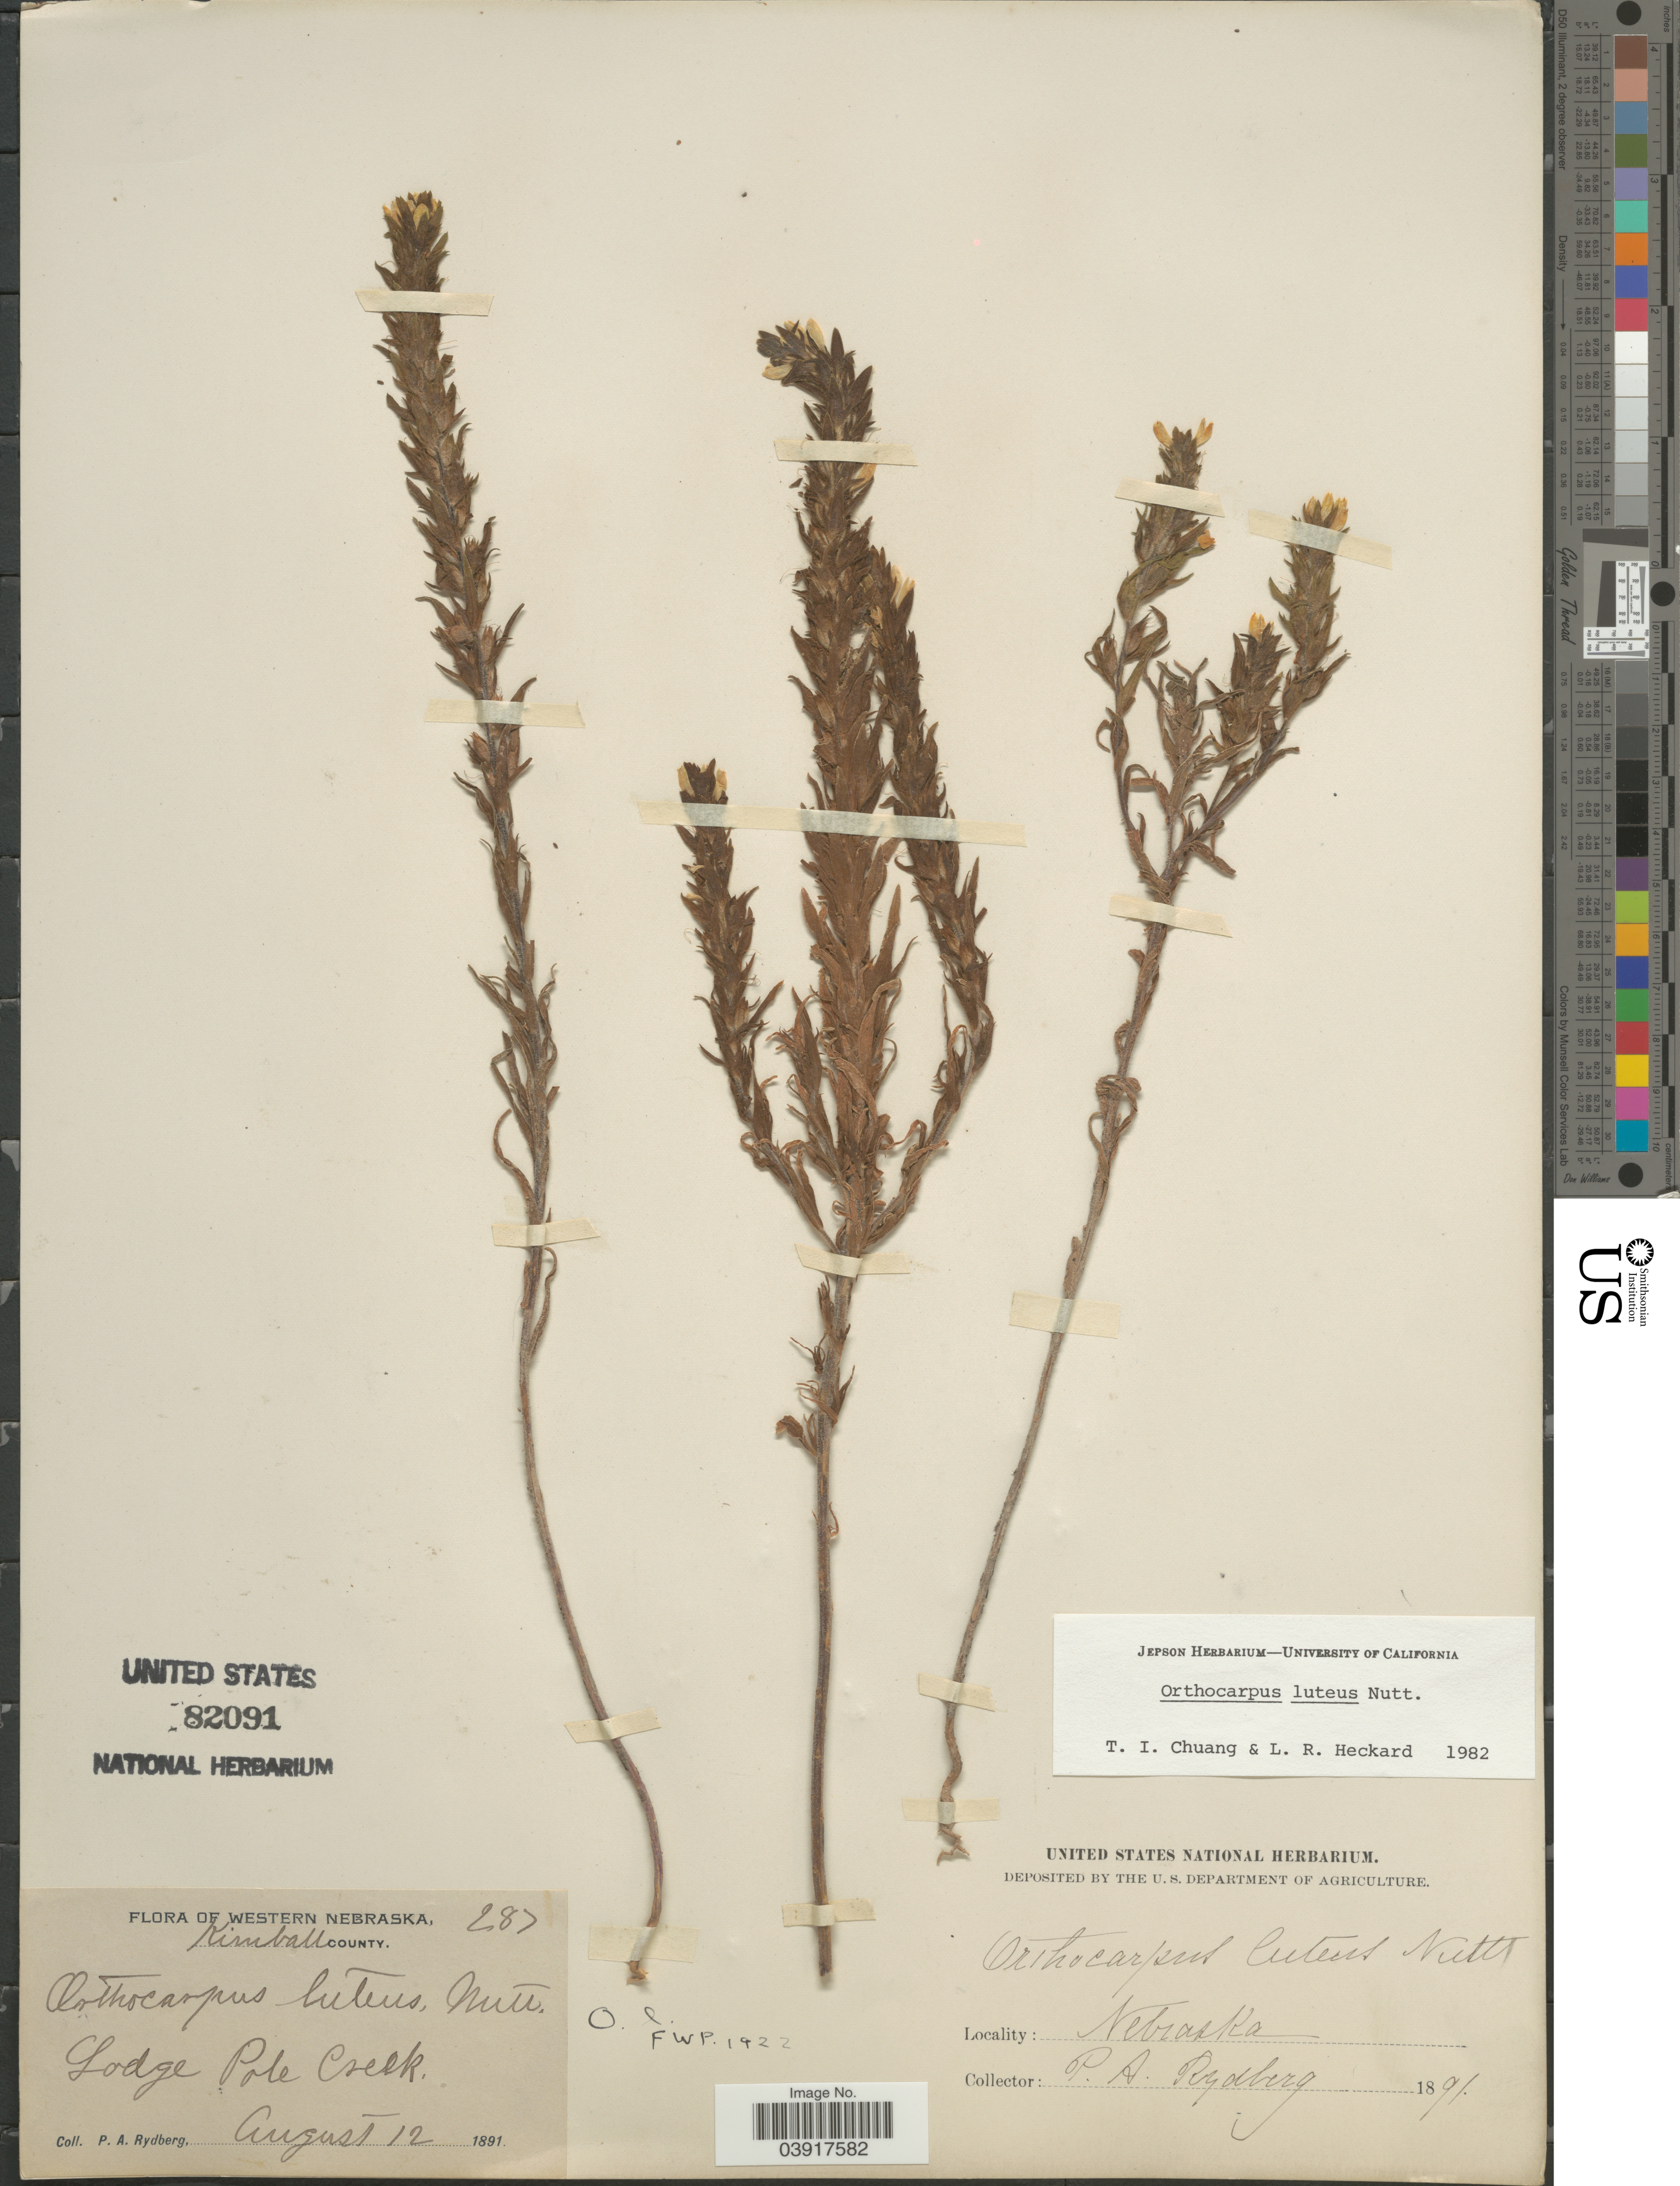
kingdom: Plantae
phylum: Tracheophyta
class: Magnoliopsida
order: Lamiales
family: Orobanchaceae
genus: Orthocarpus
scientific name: Orthocarpus luteus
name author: Nutt.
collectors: P. A. Rydberg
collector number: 287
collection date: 1891-08-12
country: United States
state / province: Nebraska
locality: Western Nebraska, Kimball County. Lodge Pole Creek.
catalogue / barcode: US 82091